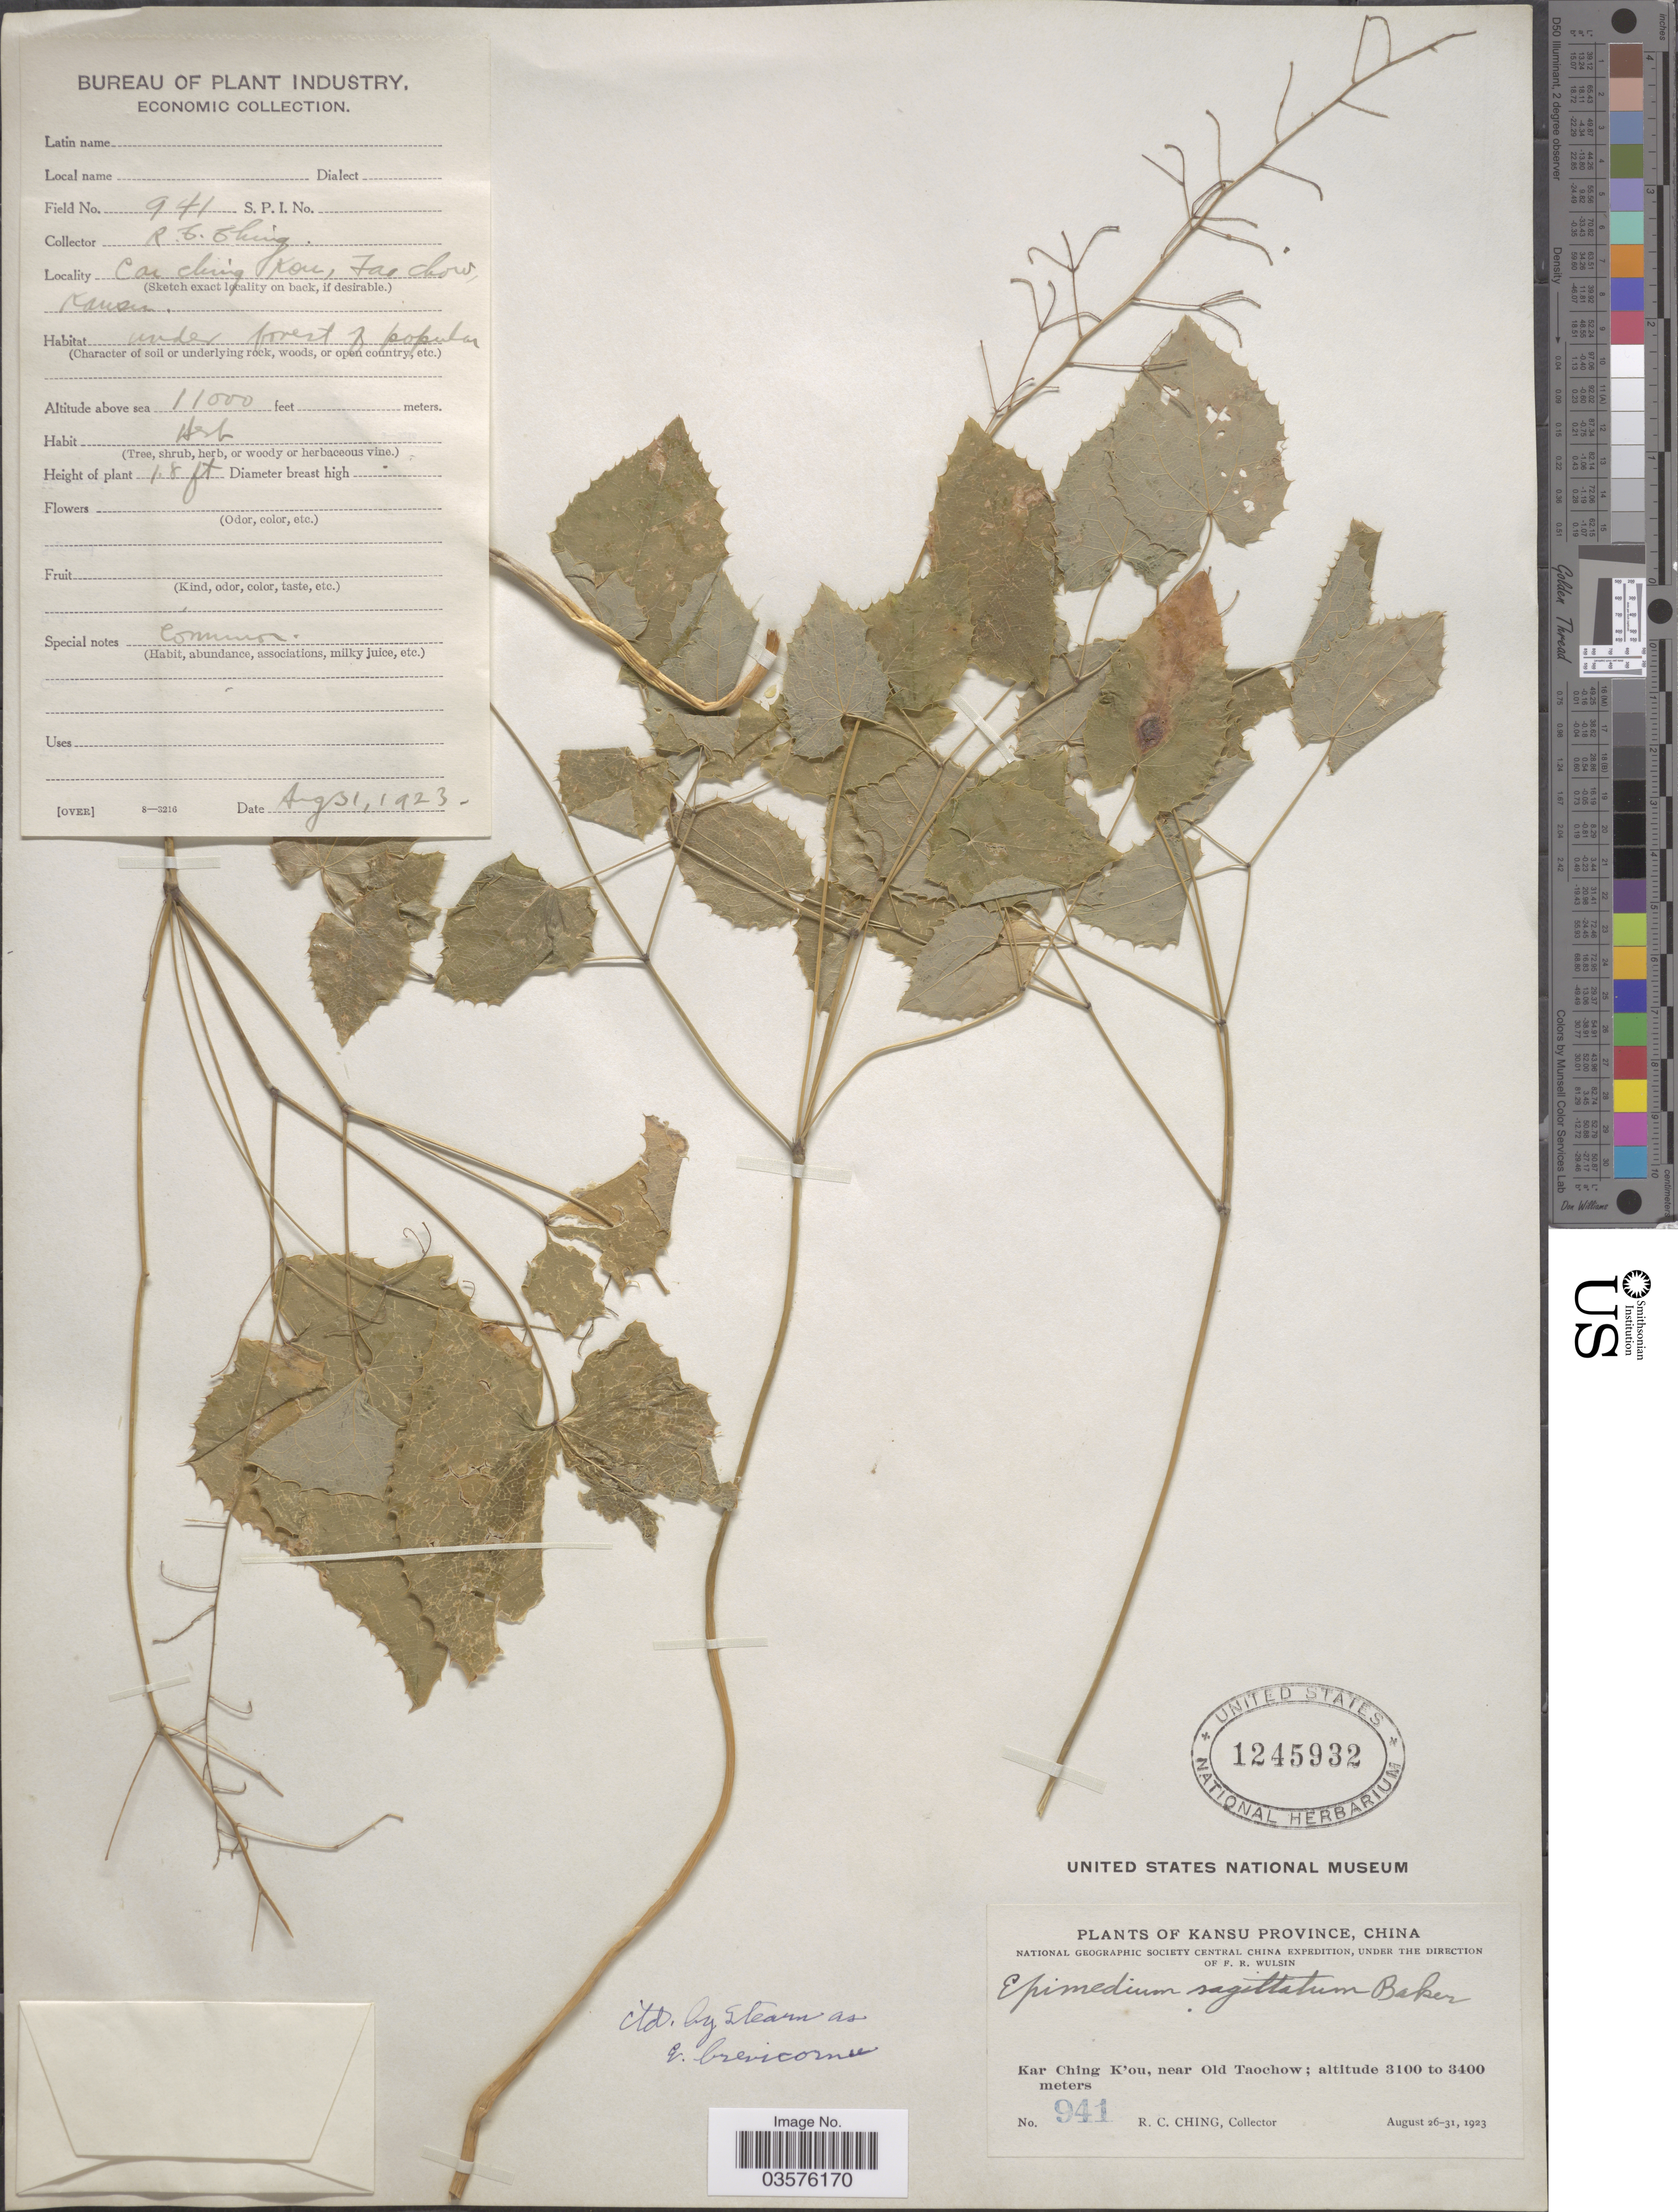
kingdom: Plantae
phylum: Tracheophyta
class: Magnoliopsida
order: Ranunculales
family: Berberidaceae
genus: Epimedium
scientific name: Epimedium sagittatum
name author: (Siebold & Zucc.) Maxim.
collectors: R. C. Ching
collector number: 941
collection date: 1923-08-31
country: China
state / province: Gansu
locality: Kar Ching K'ou, near Old Taochow.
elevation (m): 3353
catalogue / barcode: US 1245932